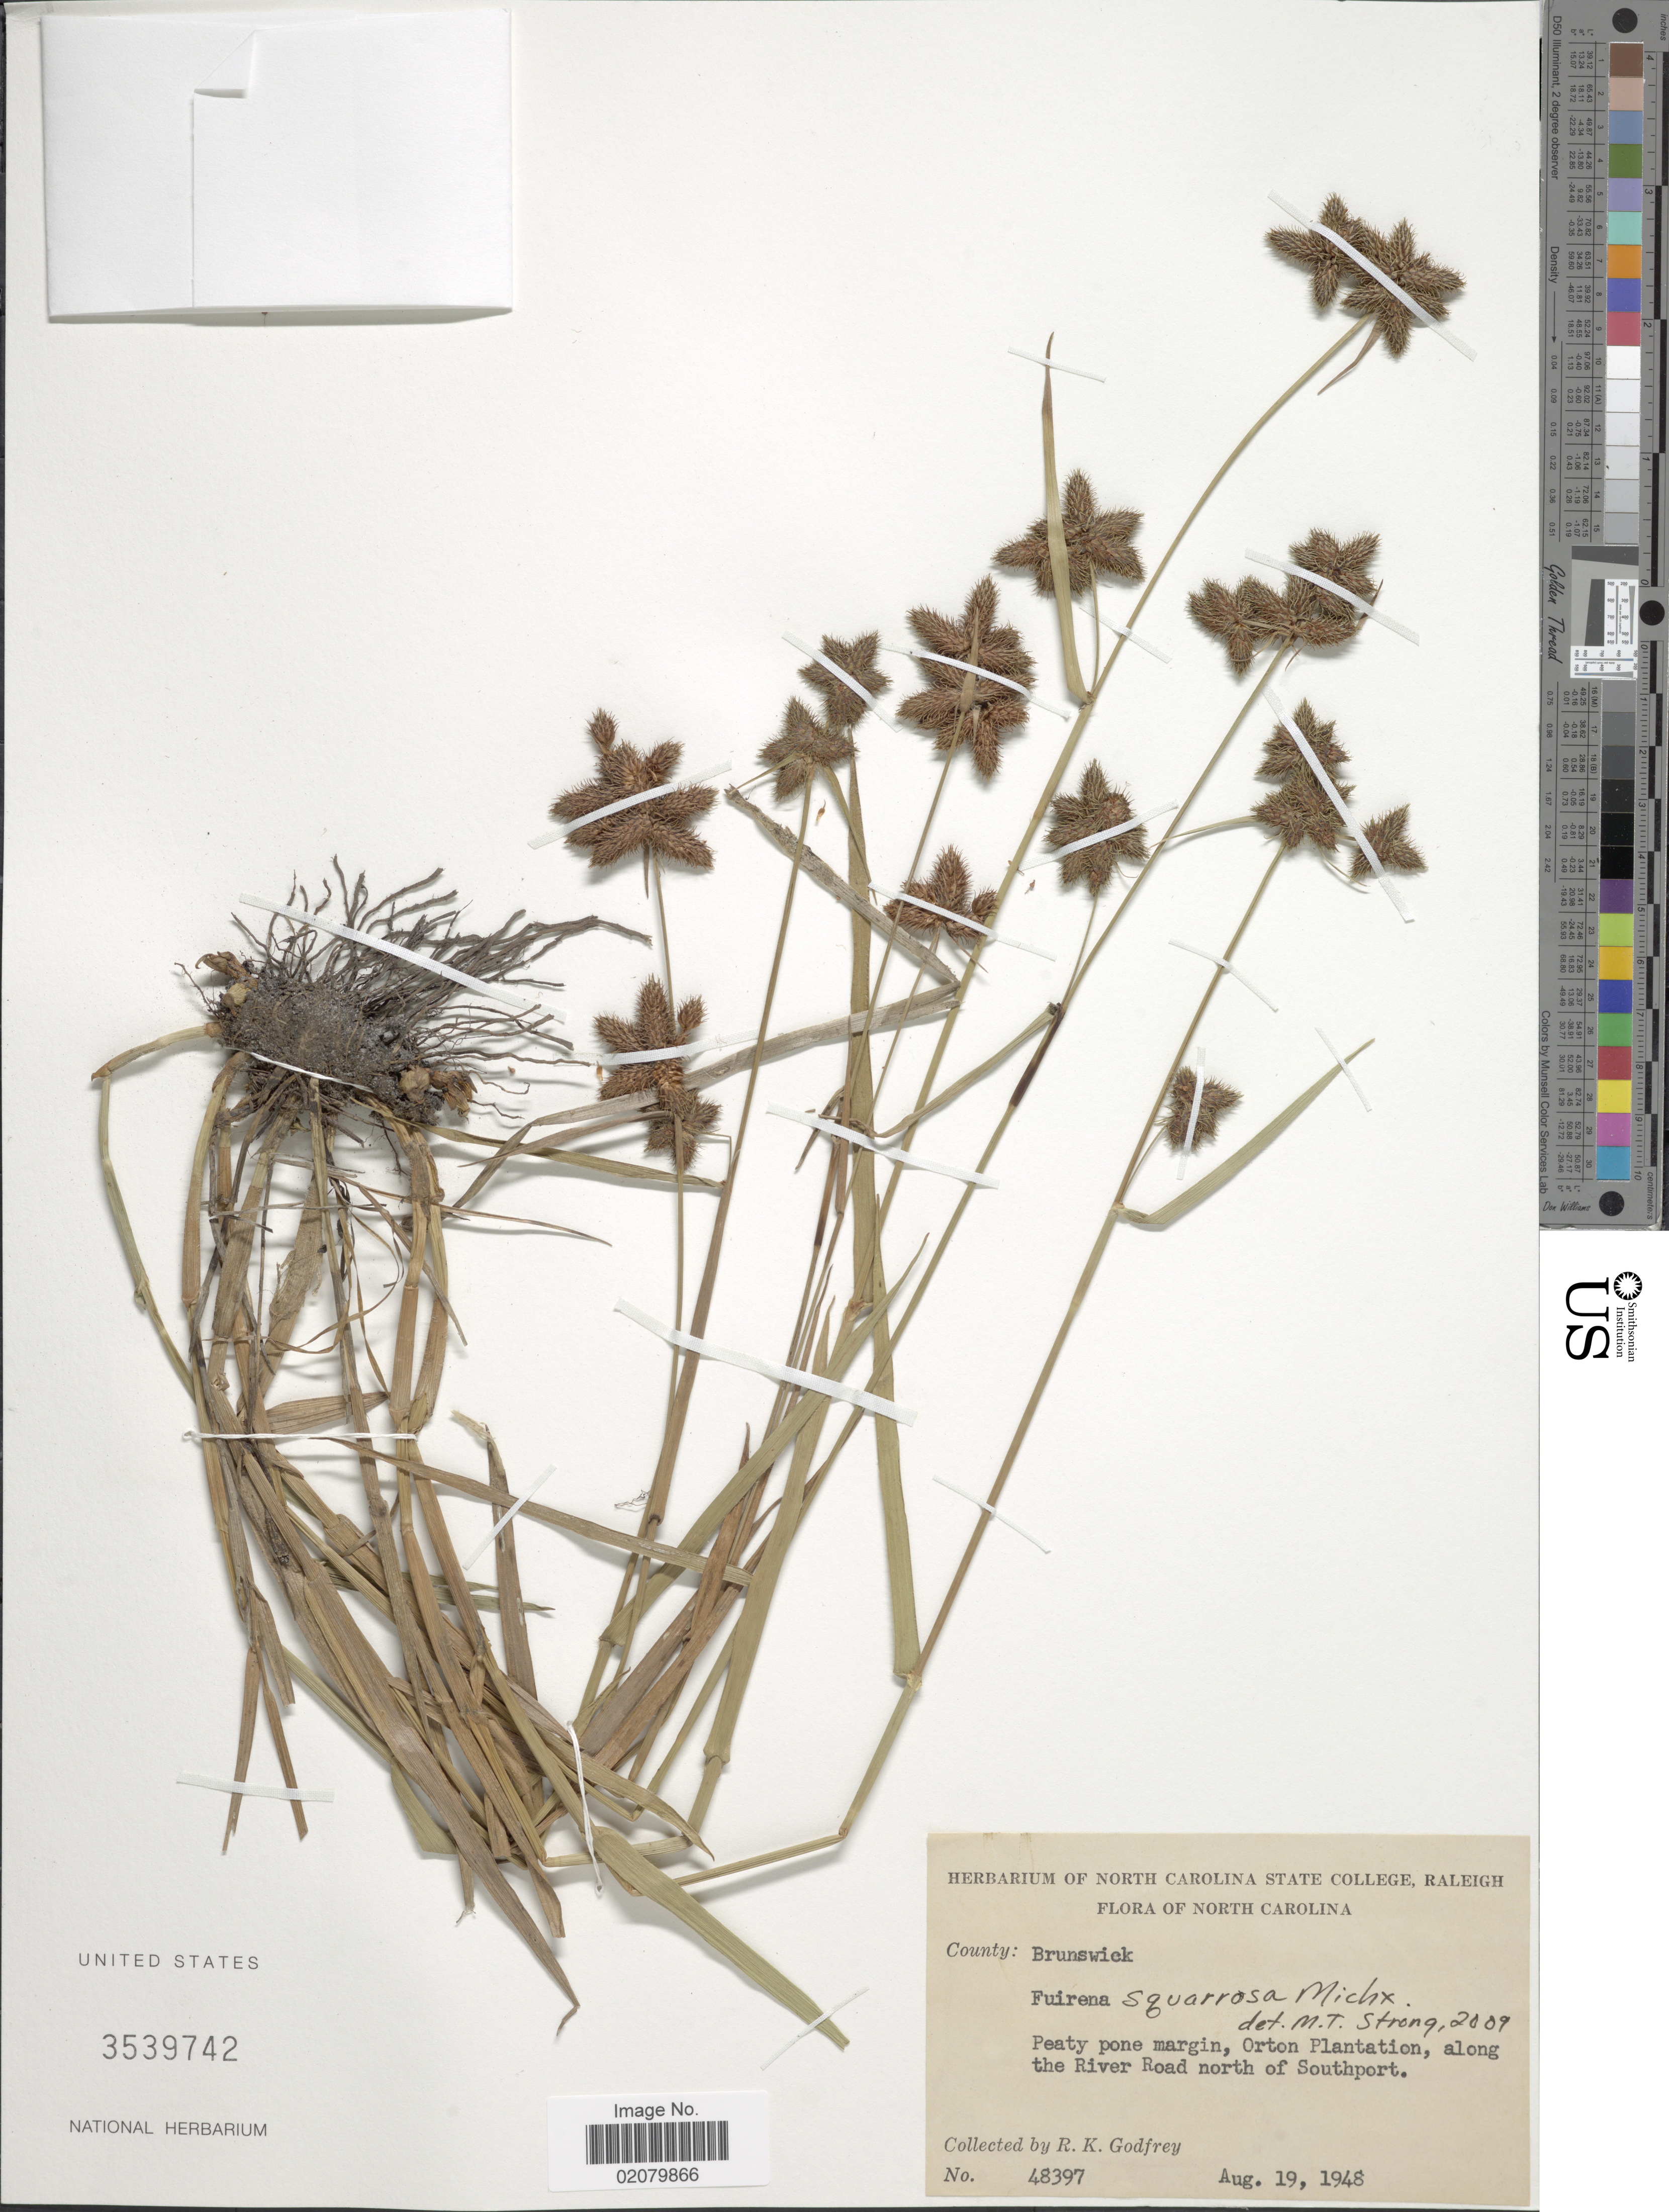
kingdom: Plantae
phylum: Tracheophyta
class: Liliopsida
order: Poales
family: Cyperaceae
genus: Fuirena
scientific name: Fuirena squarrosa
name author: Michx.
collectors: R. K. Godfrey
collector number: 48397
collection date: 1948-08-19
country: United States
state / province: North Carolina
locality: County Brunswick, Peaty pone margin, Orton Plantation, along the River Road north of Southport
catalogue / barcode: US 3539742